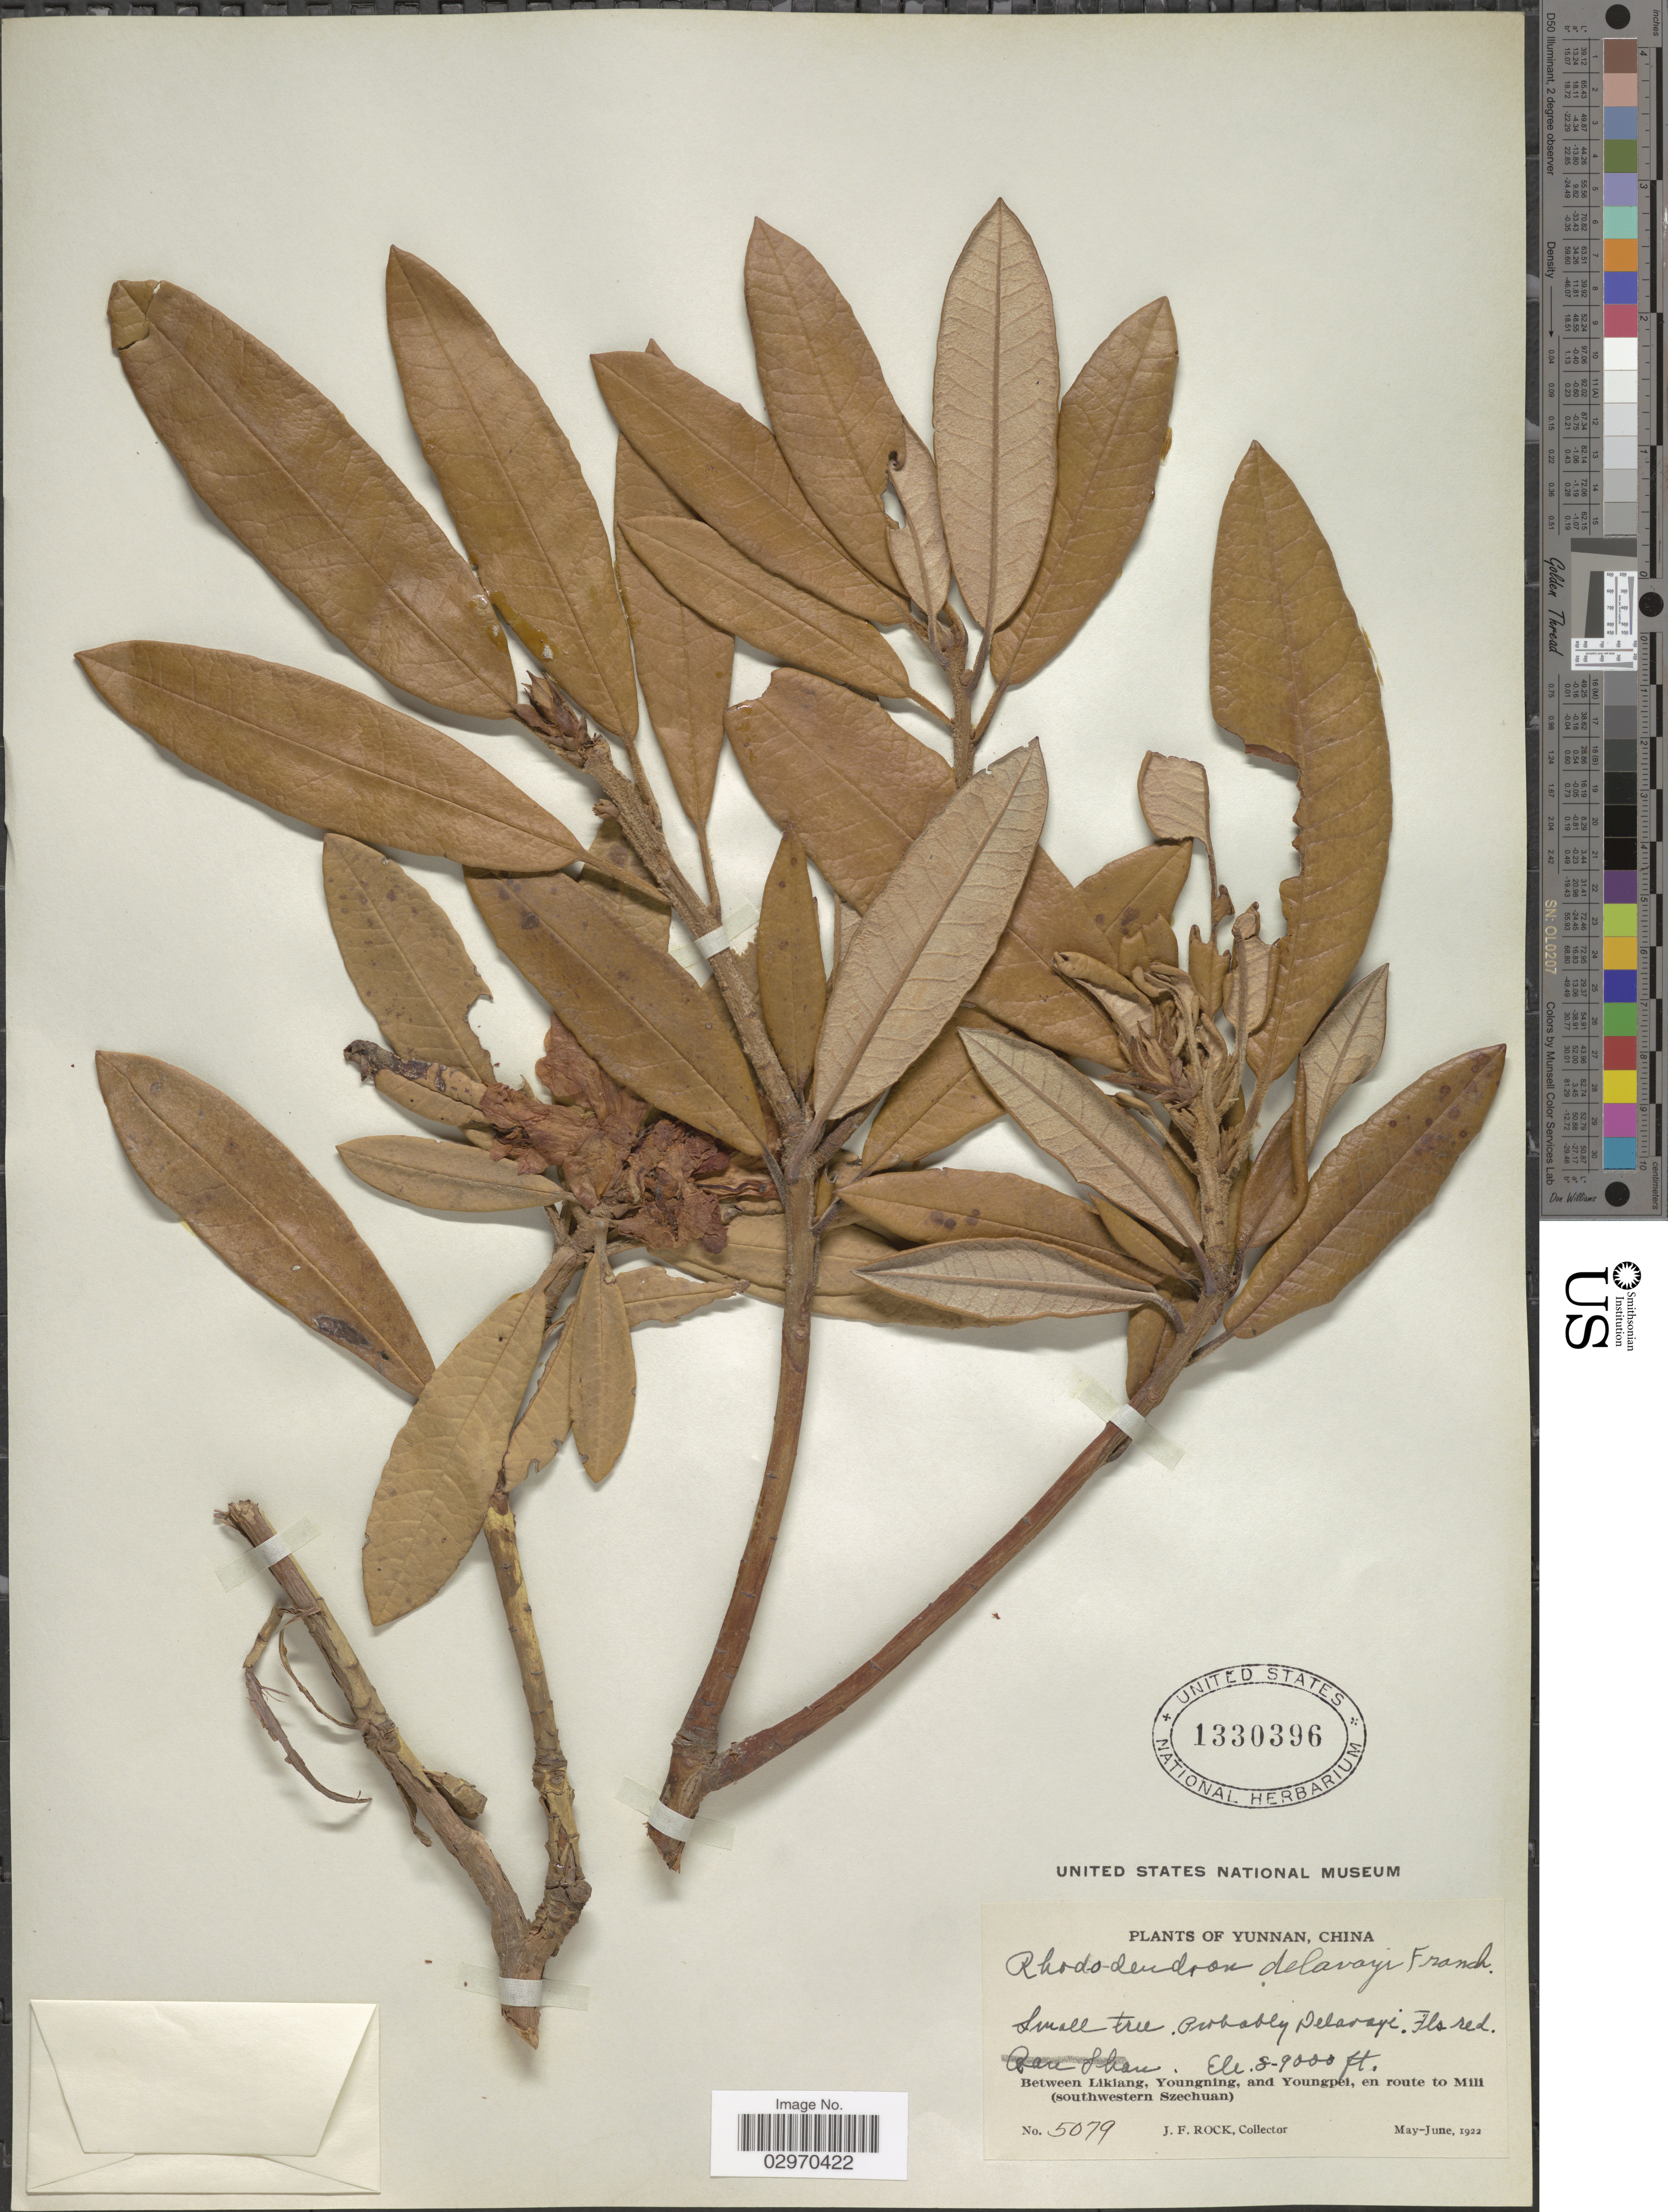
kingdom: Plantae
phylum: Tracheophyta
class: Magnoliopsida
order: Ericales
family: Ericaceae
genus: Rhododendron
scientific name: Rhododendron delavayi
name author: Franch.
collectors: J. Rock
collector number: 5079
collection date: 1922-05/1922-06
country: China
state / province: Sichuan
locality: Between Likiang, Youngning, and Youngpei, en route to Mili (southwestern Szechuan).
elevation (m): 2438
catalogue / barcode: US 1330396